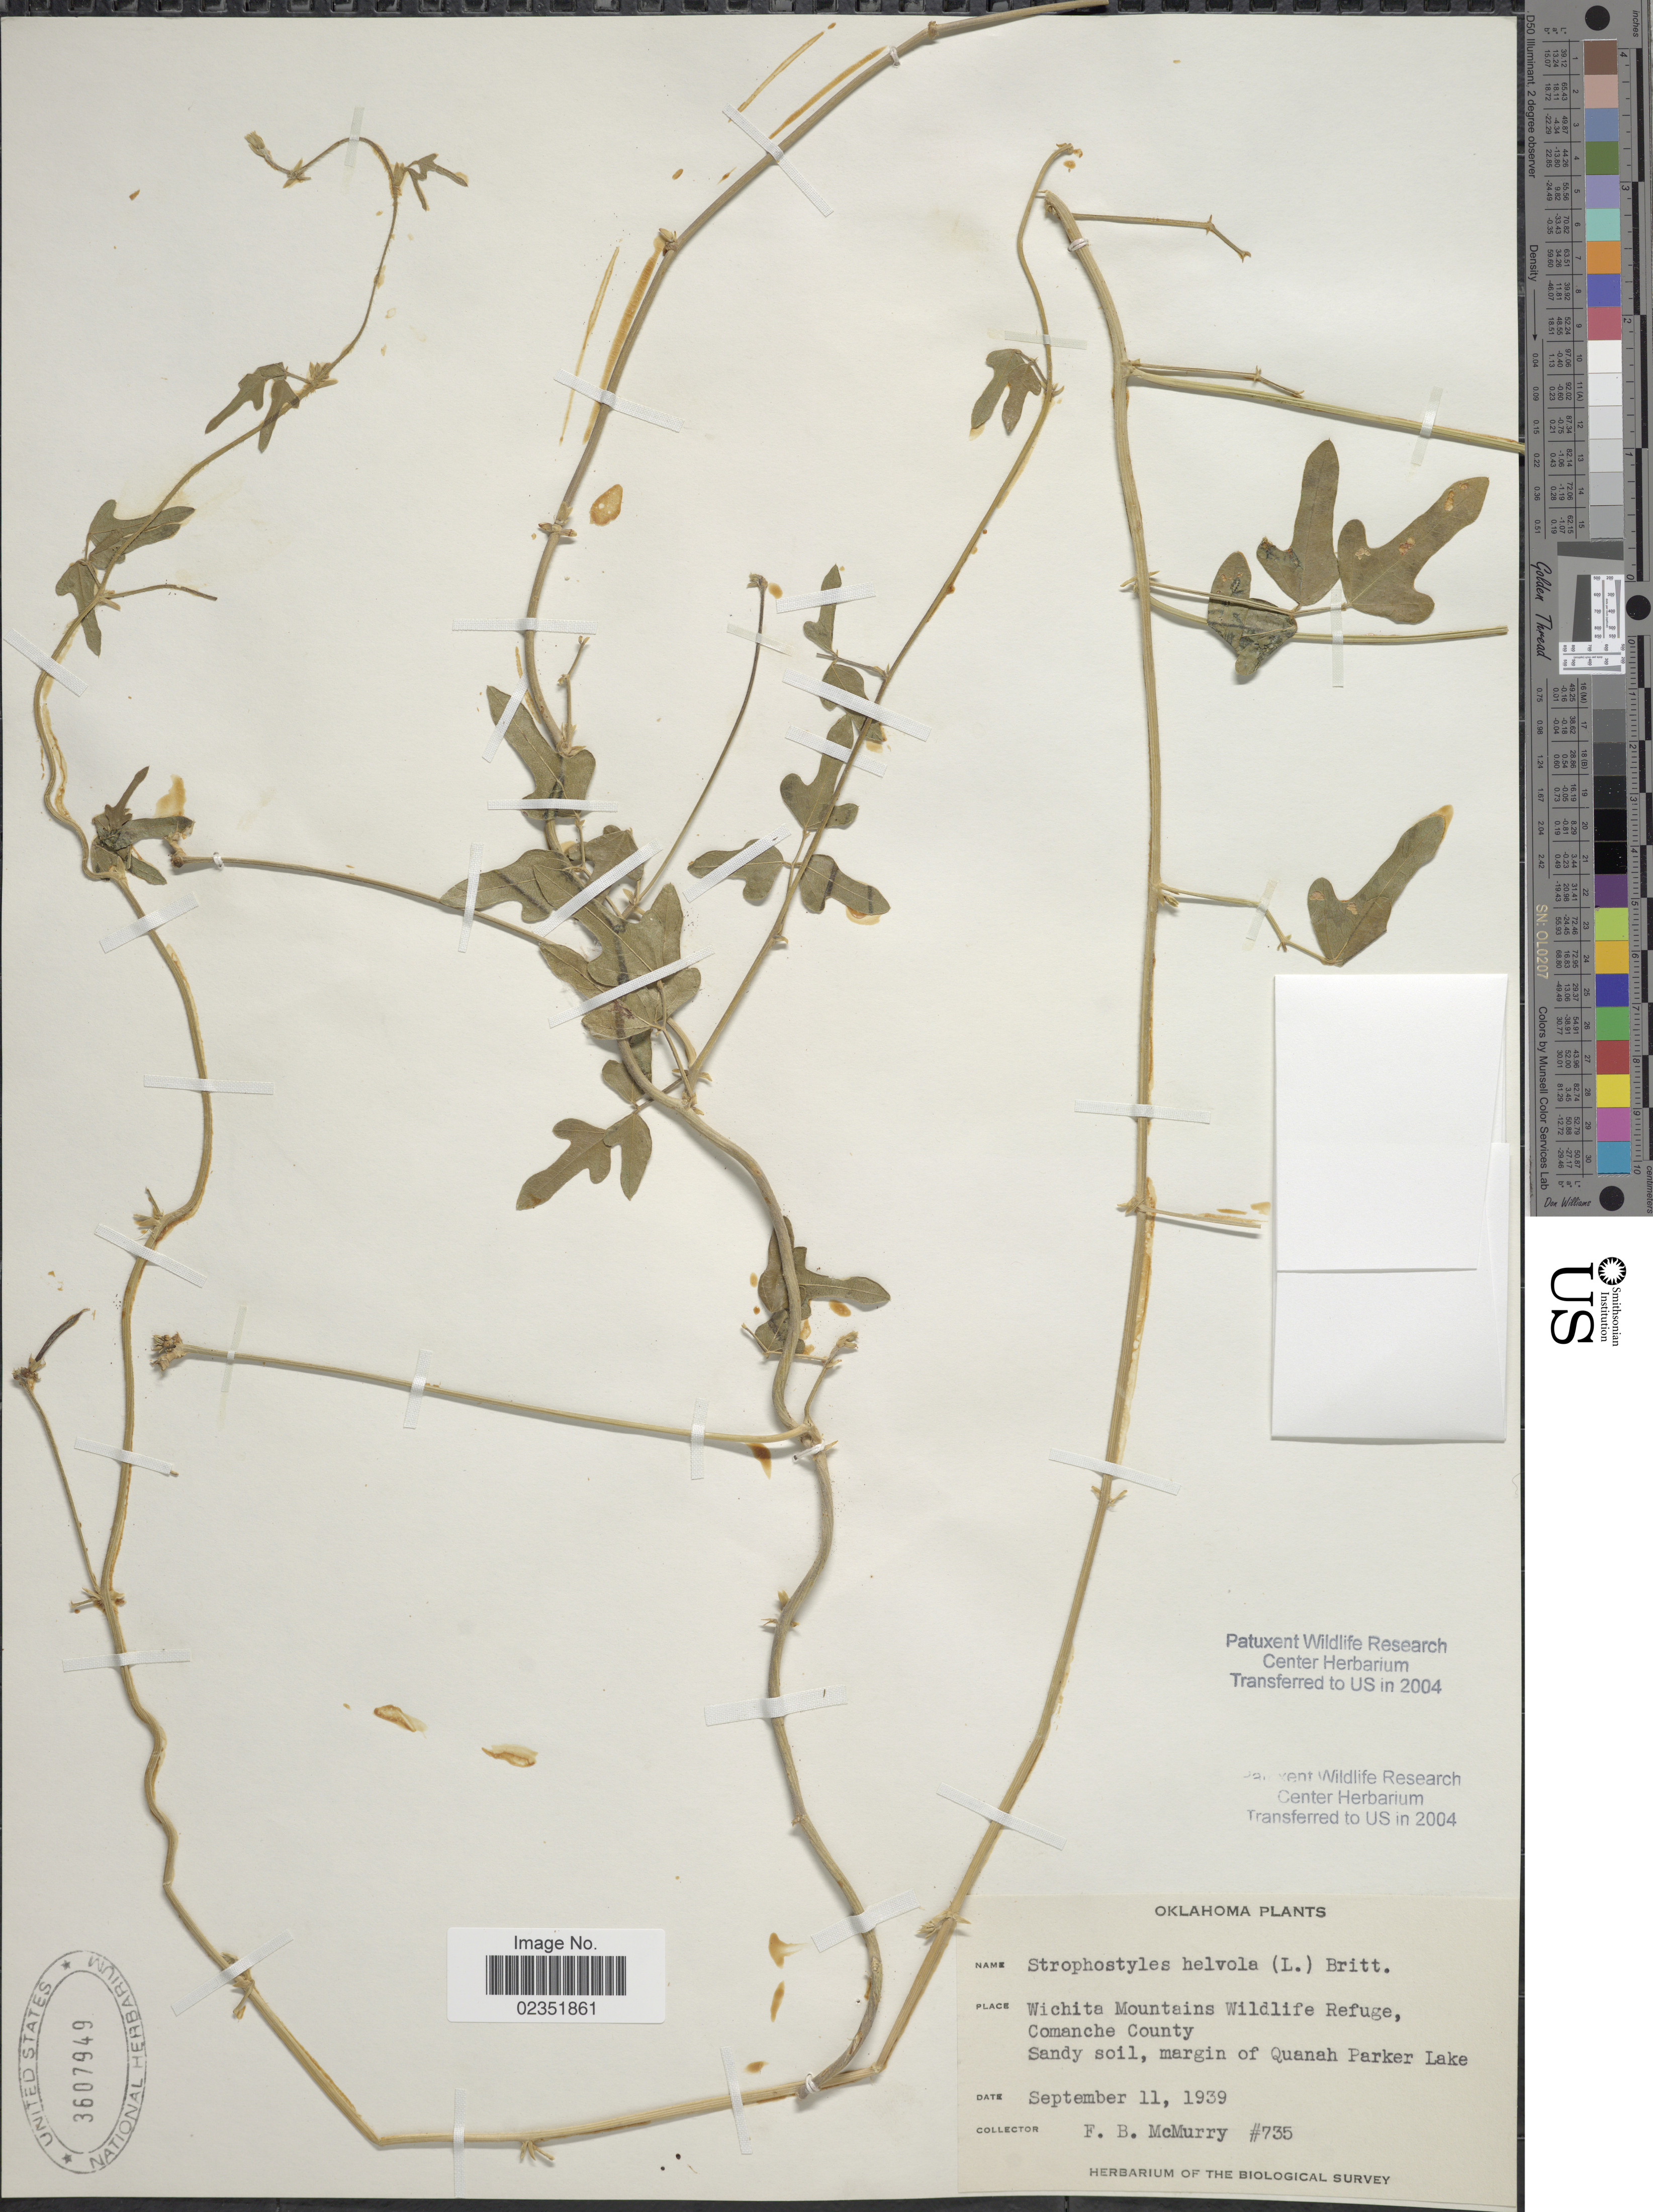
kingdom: Plantae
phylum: Tracheophyta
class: Magnoliopsida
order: Fabales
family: Fabaceae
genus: Strophostyles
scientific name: Strophostyles helvola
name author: (L.) Elliott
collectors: F. B. McMurry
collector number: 735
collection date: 1939-09-11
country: United States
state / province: Oklahoma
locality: Wichita Mountains Wildlife Refuge, Comanche County, Sandy soil, margin of Quanah Parker Lake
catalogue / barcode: US 3607949